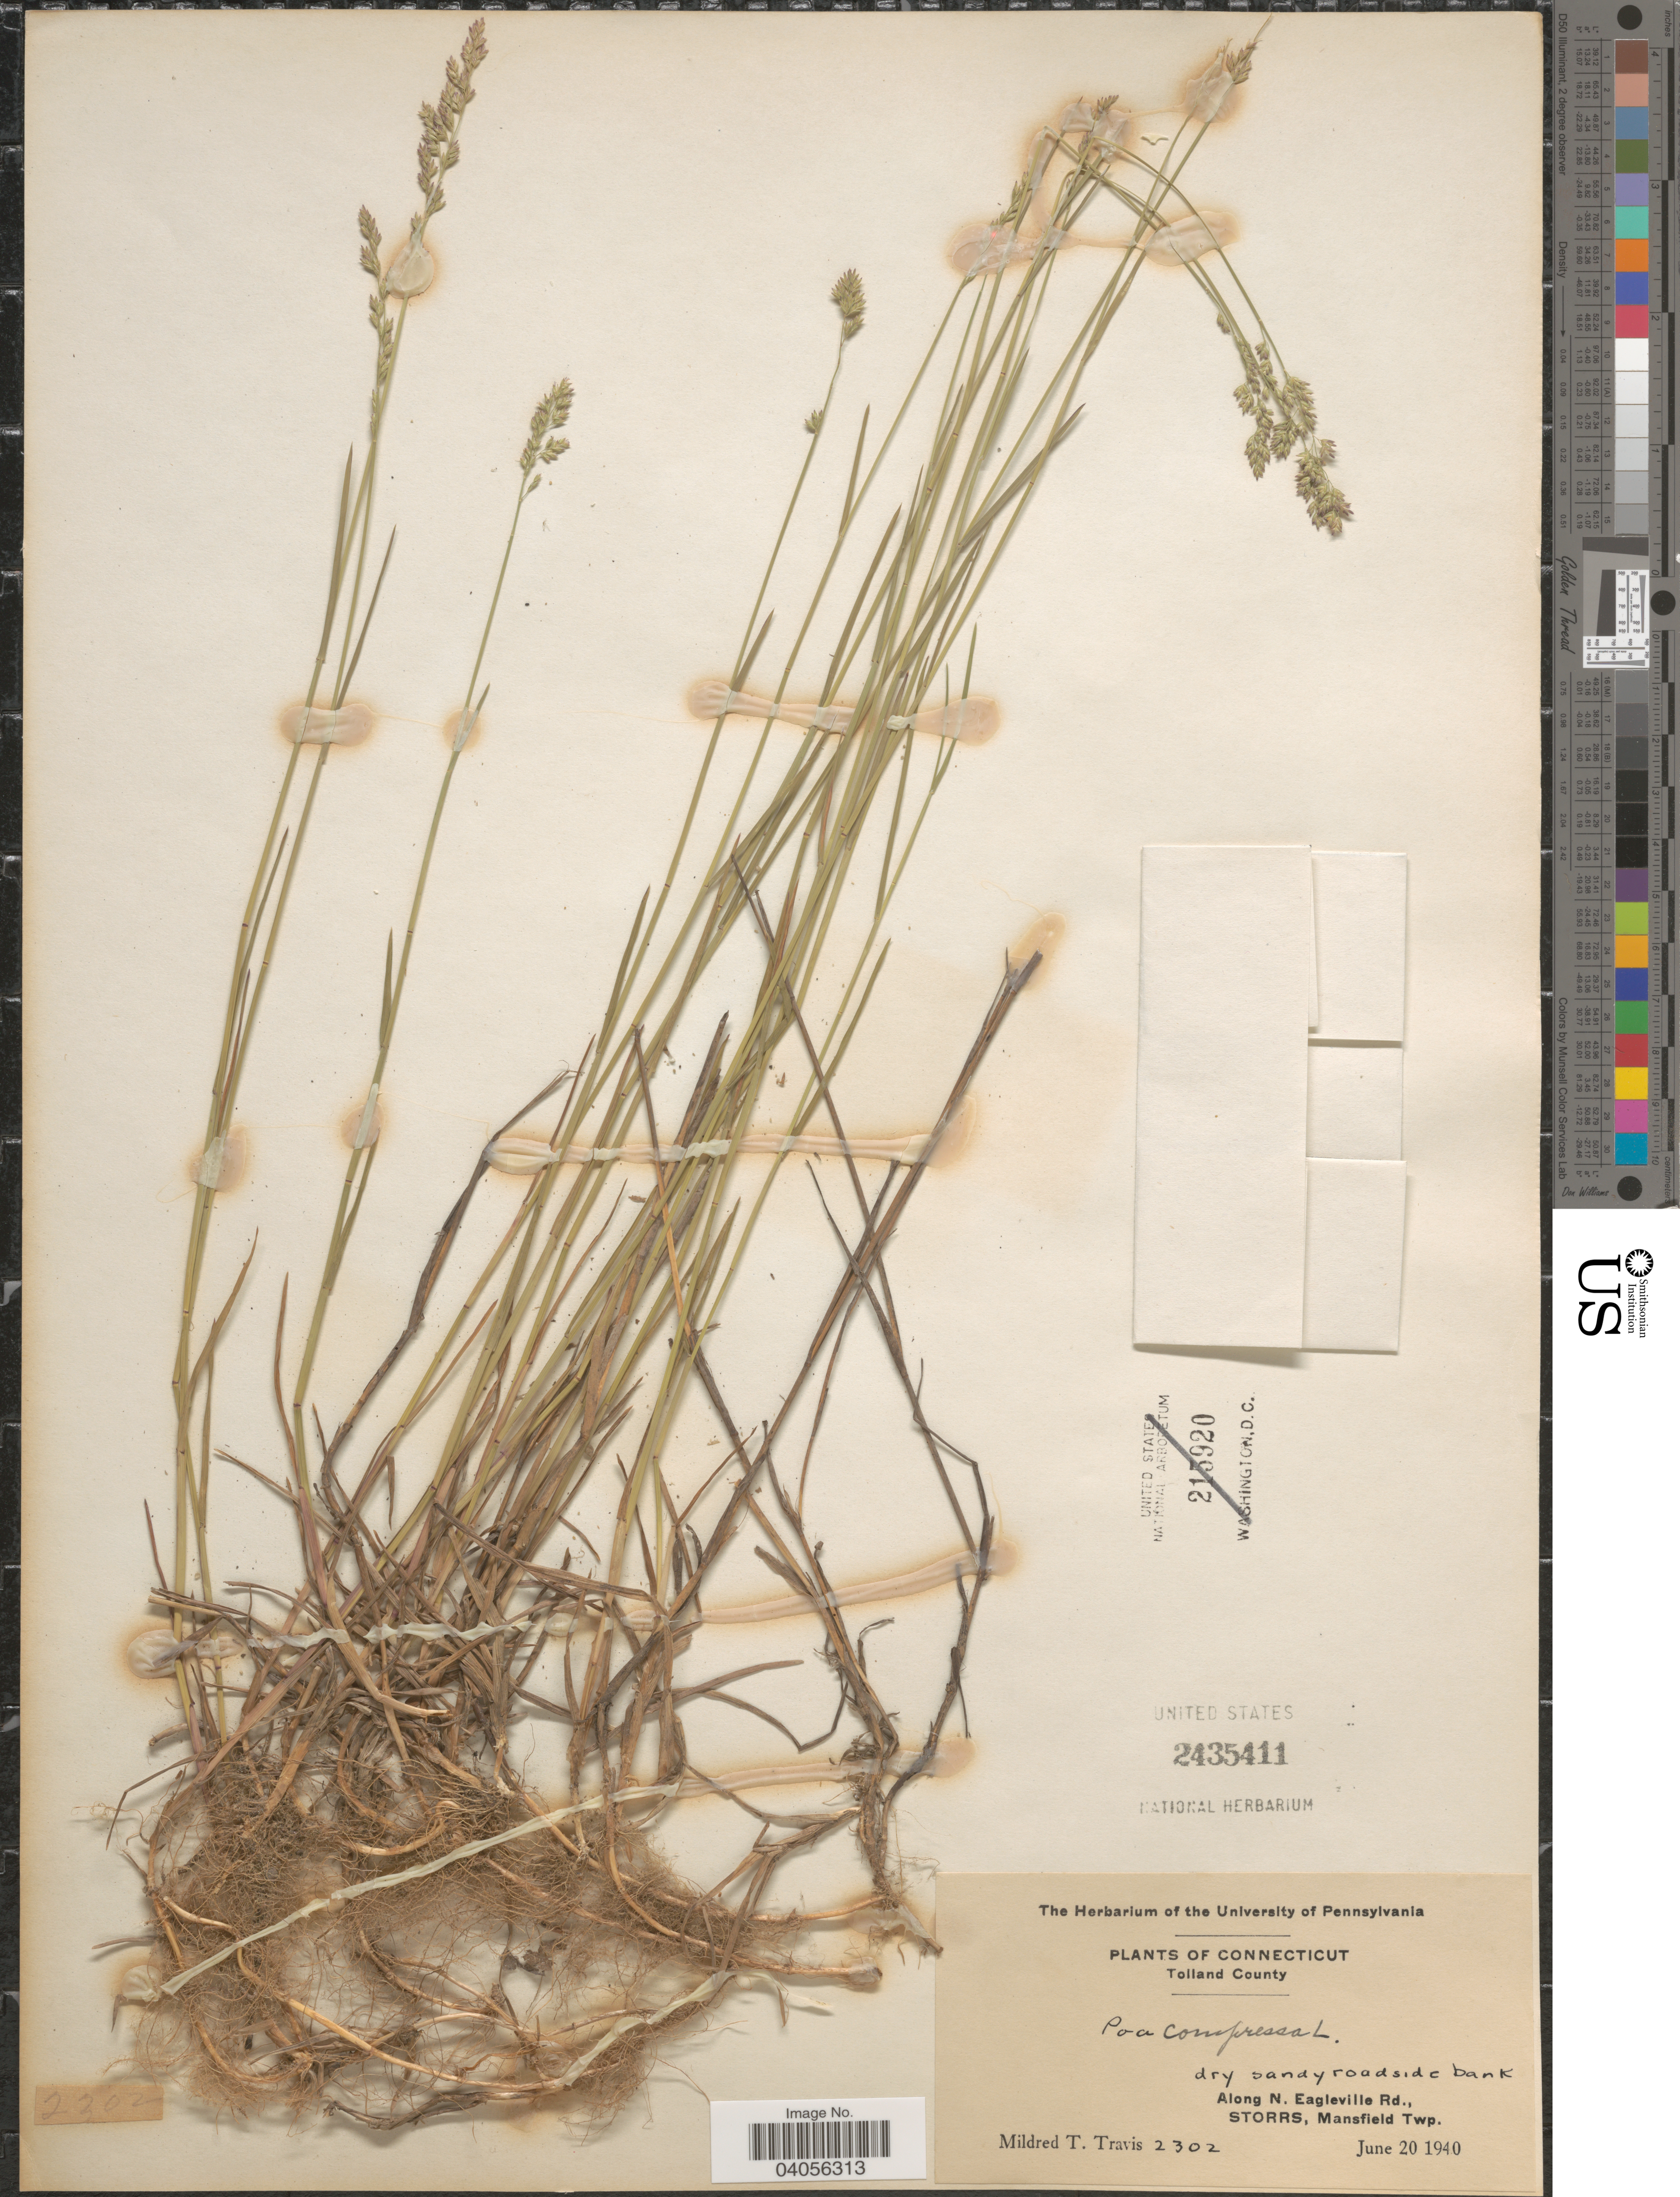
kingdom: Plantae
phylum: Tracheophyta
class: Liliopsida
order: Poales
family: Poaceae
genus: Poa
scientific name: Poa compressa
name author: L.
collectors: M. Travis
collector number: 2302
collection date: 1940-06-20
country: United States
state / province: Connecticut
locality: Tolland County. Along N. Eagleville Rd., Storrs, Mansfield Twp.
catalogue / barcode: US 2435411